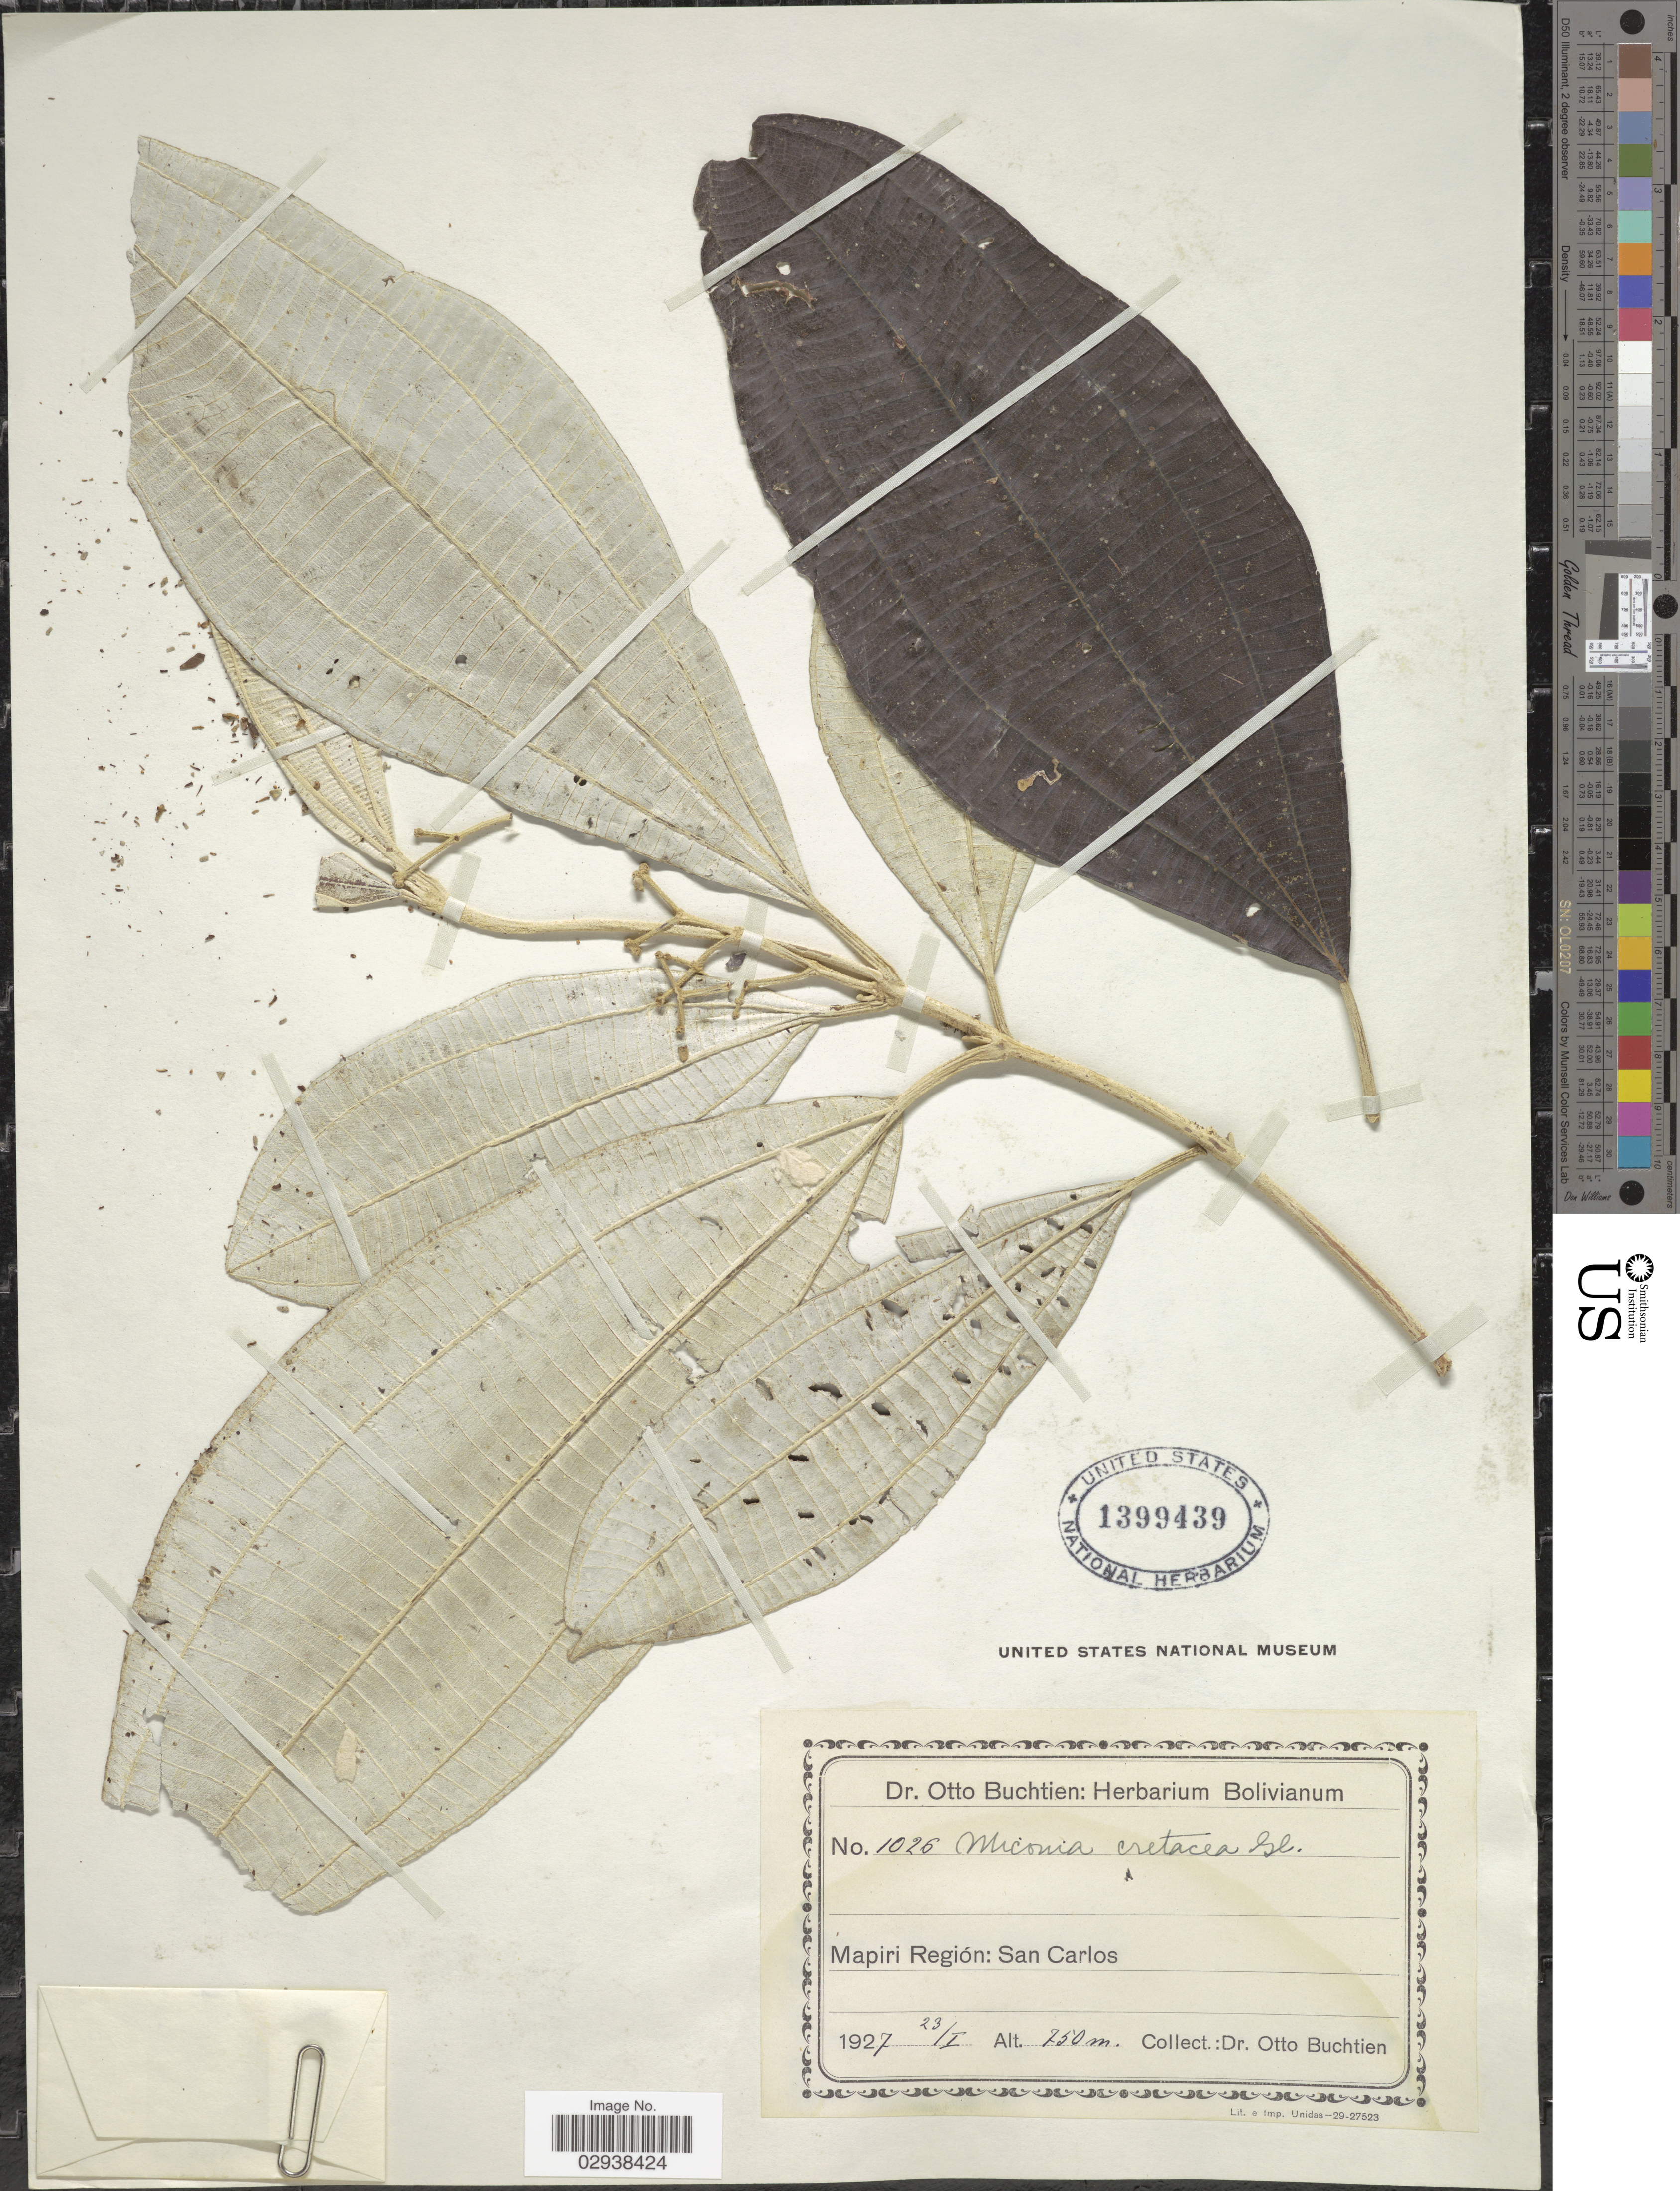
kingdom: Plantae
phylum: Tracheophyta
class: Magnoliopsida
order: Myrtales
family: Melastomataceae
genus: Miconia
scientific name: Miconia cretacea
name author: Gleason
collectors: O. Buchtien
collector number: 1026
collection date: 1927-01-23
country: Bolivia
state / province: La Paz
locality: Mapiri Región: San Carlos.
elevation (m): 750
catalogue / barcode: US 1399439